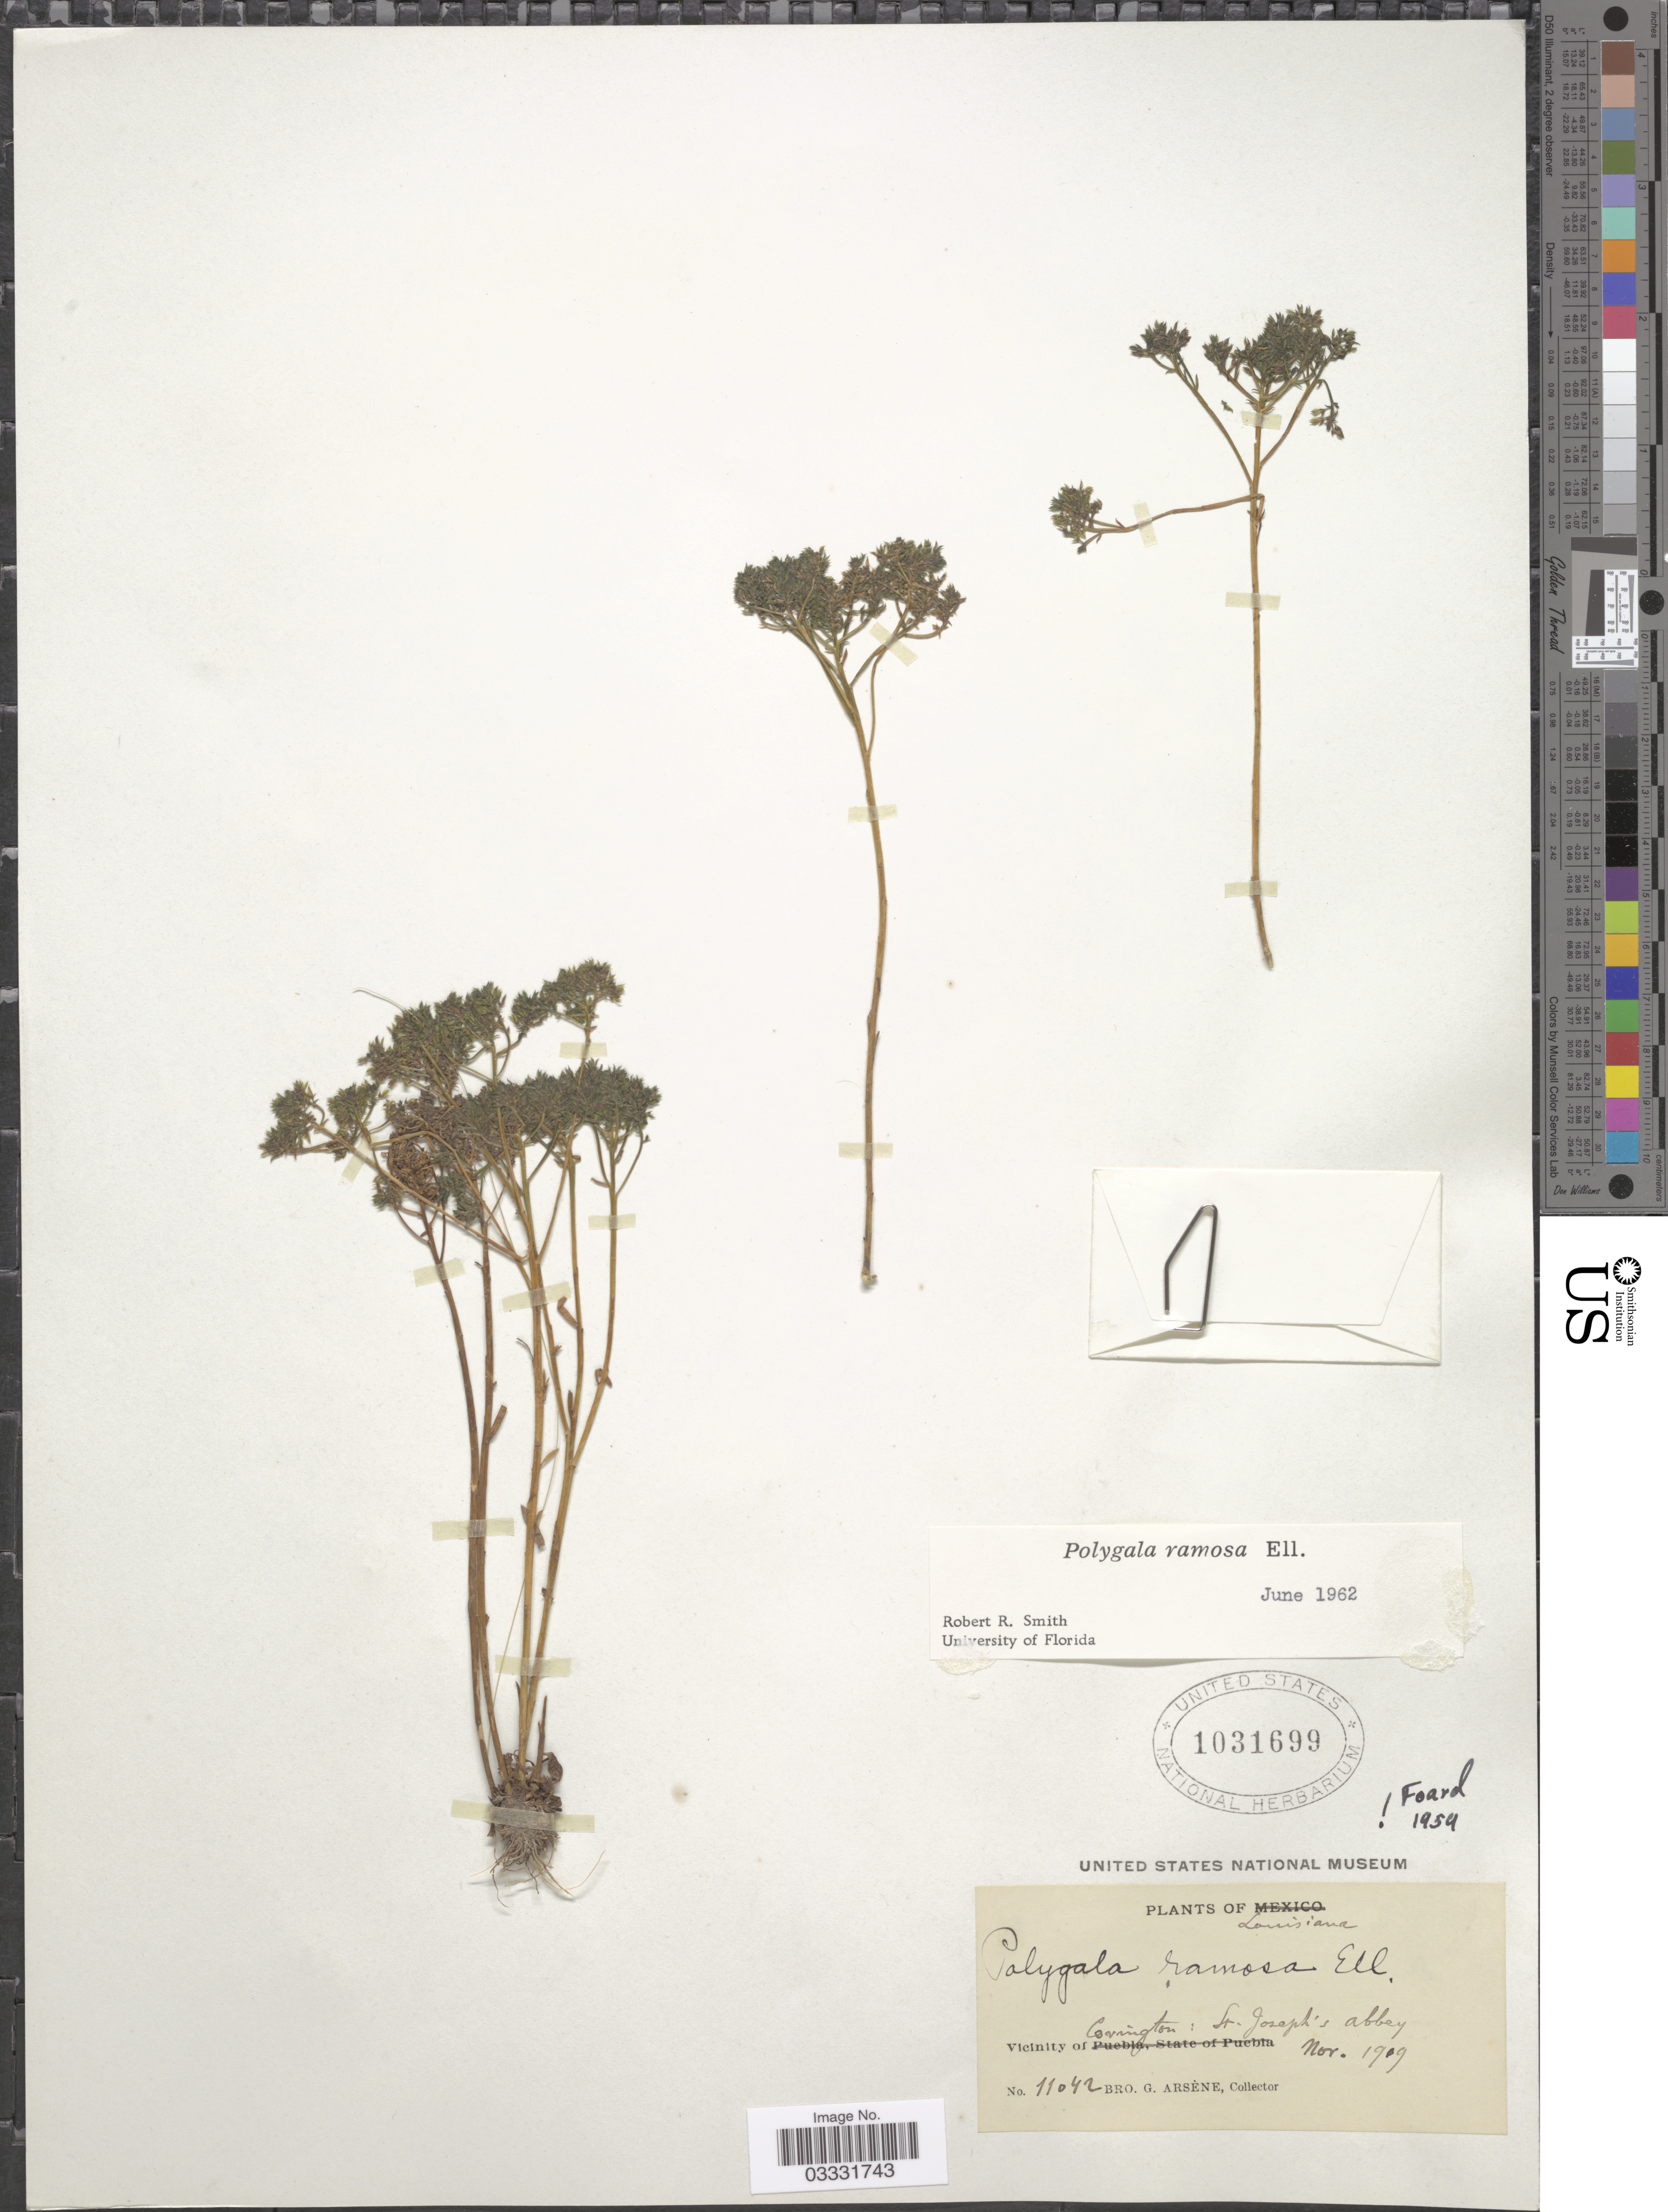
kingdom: Plantae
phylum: Tracheophyta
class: Magnoliopsida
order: Fabales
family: Polygalaceae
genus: Polygala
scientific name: Polygala ramosa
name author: Elliott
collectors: Bro. G. Arsène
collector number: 11042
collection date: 1919-11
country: United States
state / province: Louisiana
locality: Vicinity of Covington: St. Joseph's abbey.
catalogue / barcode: US 1031699